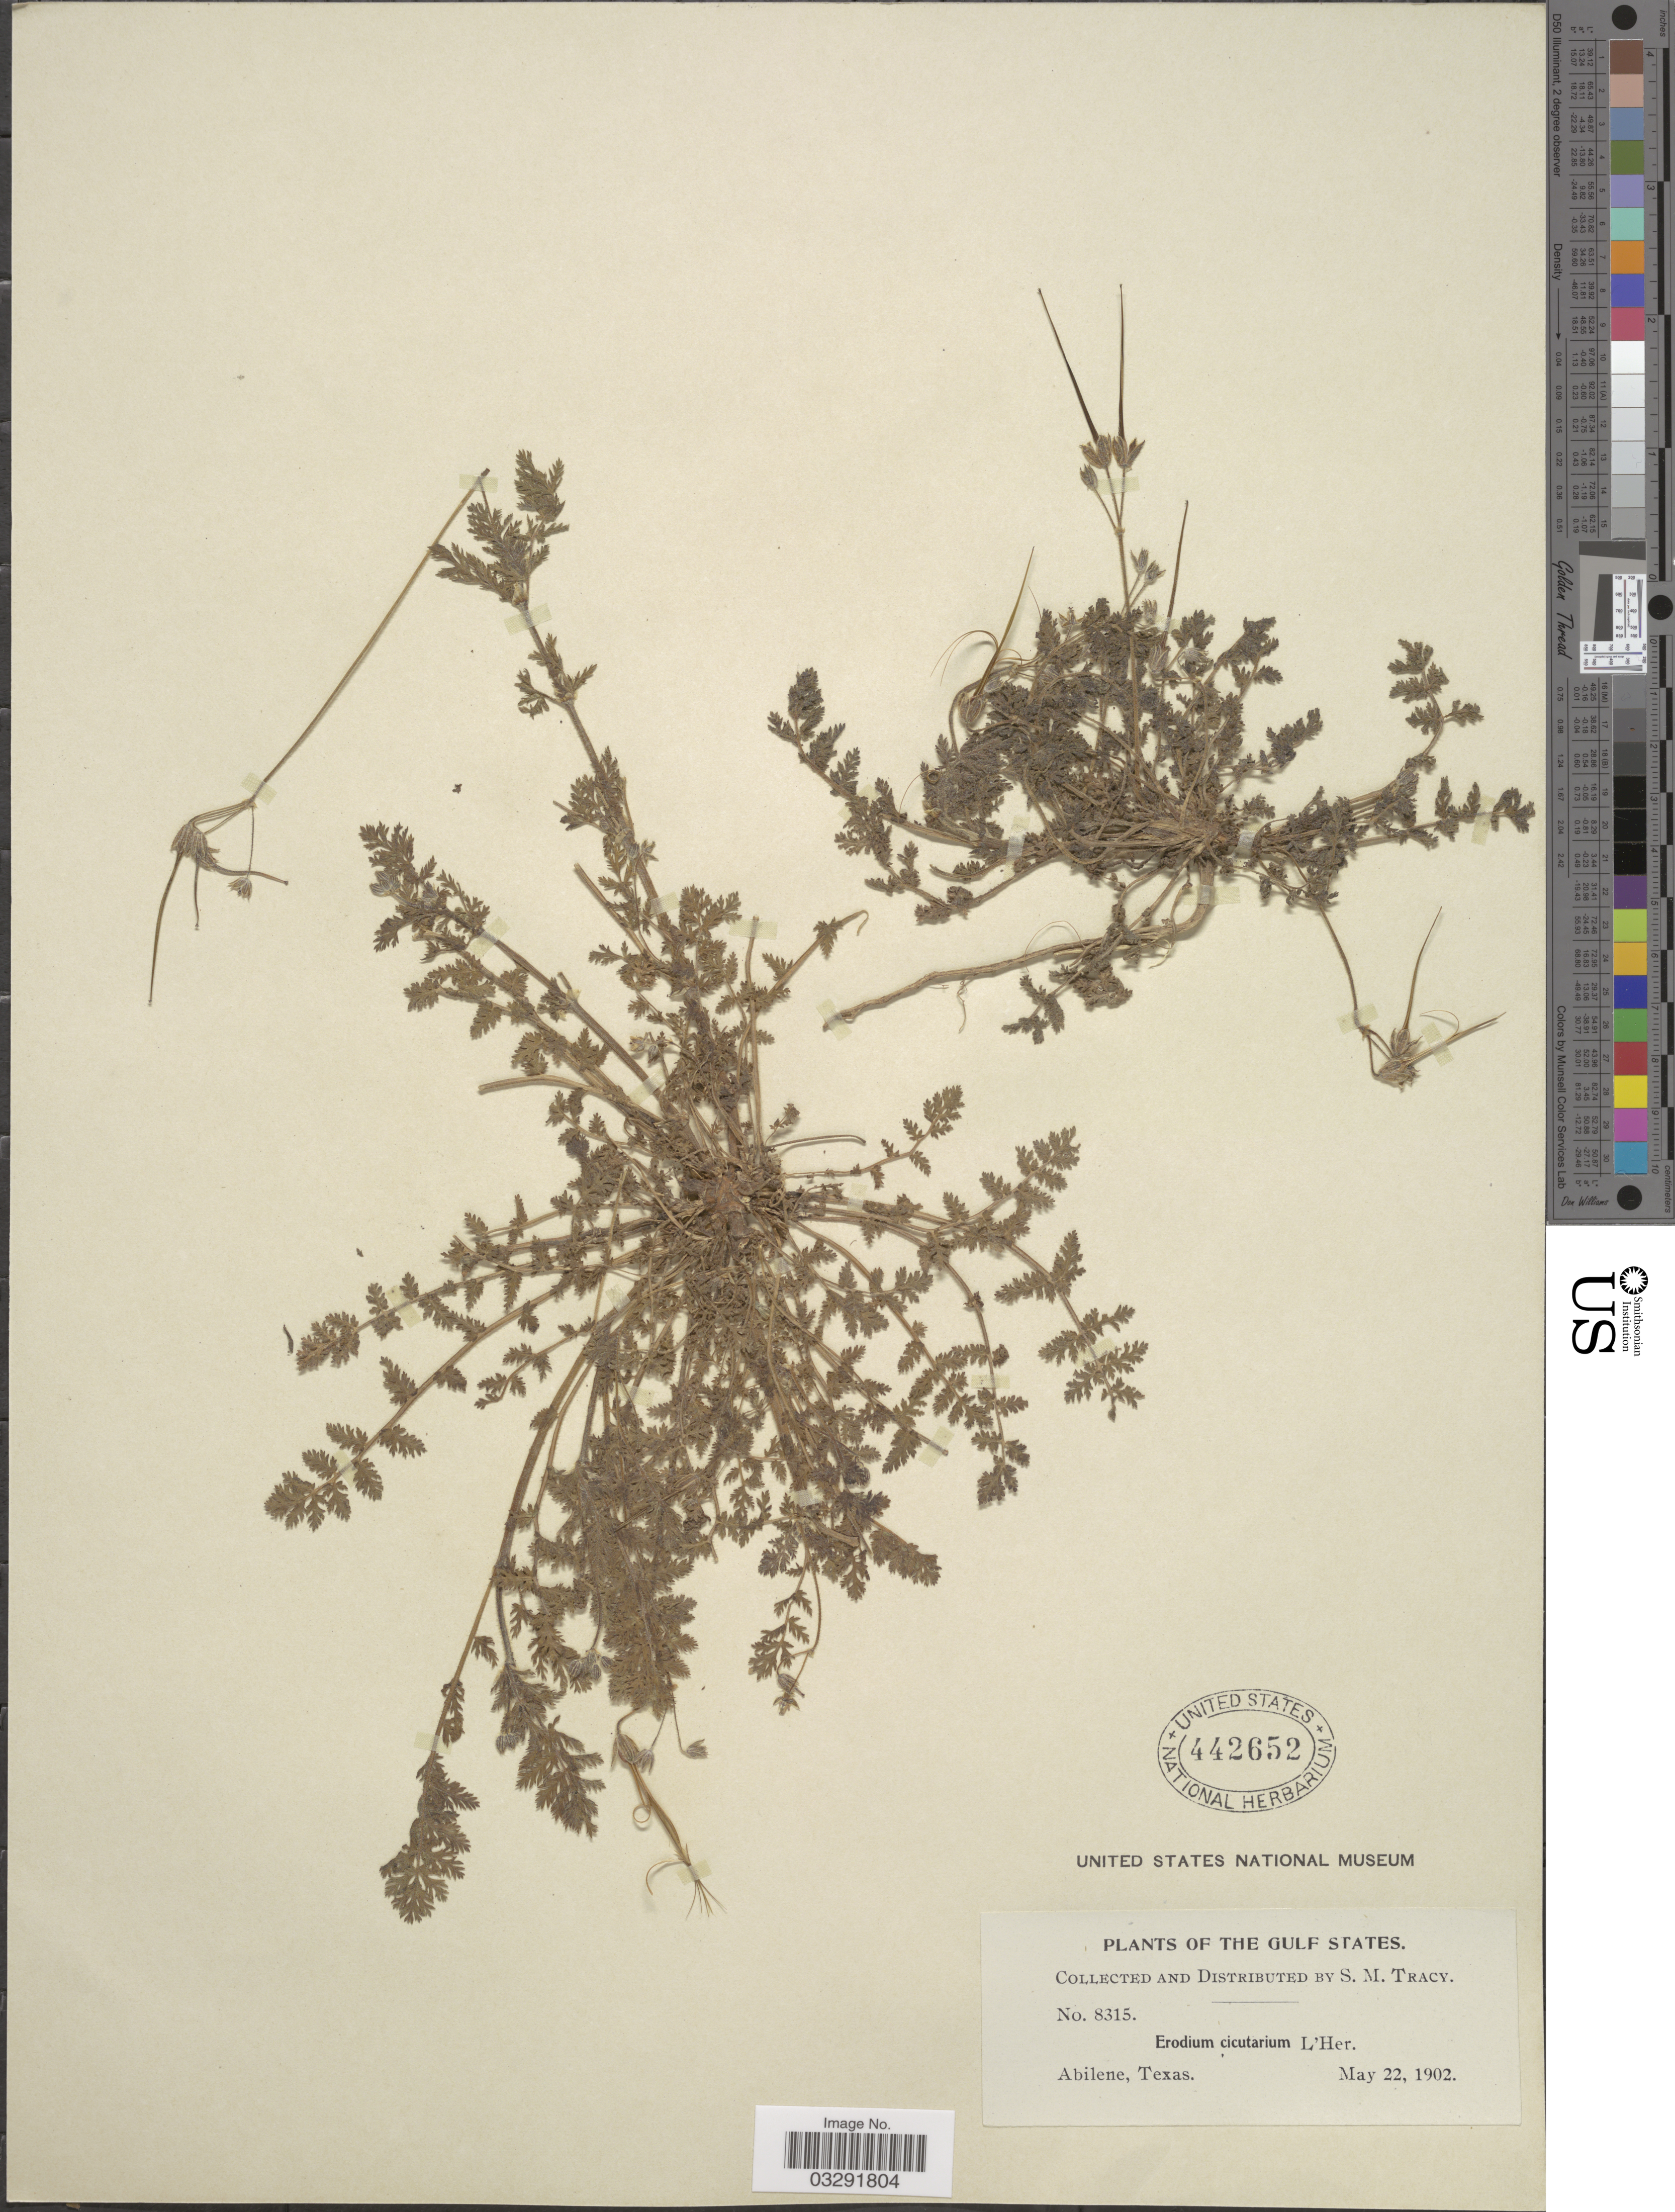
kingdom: Plantae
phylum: Tracheophyta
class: Magnoliopsida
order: Geraniales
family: Geraniaceae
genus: Erodium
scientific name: Erodium cicutarium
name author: (L.) L'Hér.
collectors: S. M. Tracy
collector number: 8315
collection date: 1902-05-22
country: United States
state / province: Texas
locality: The Gulf States. Abilene.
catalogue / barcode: US 442652